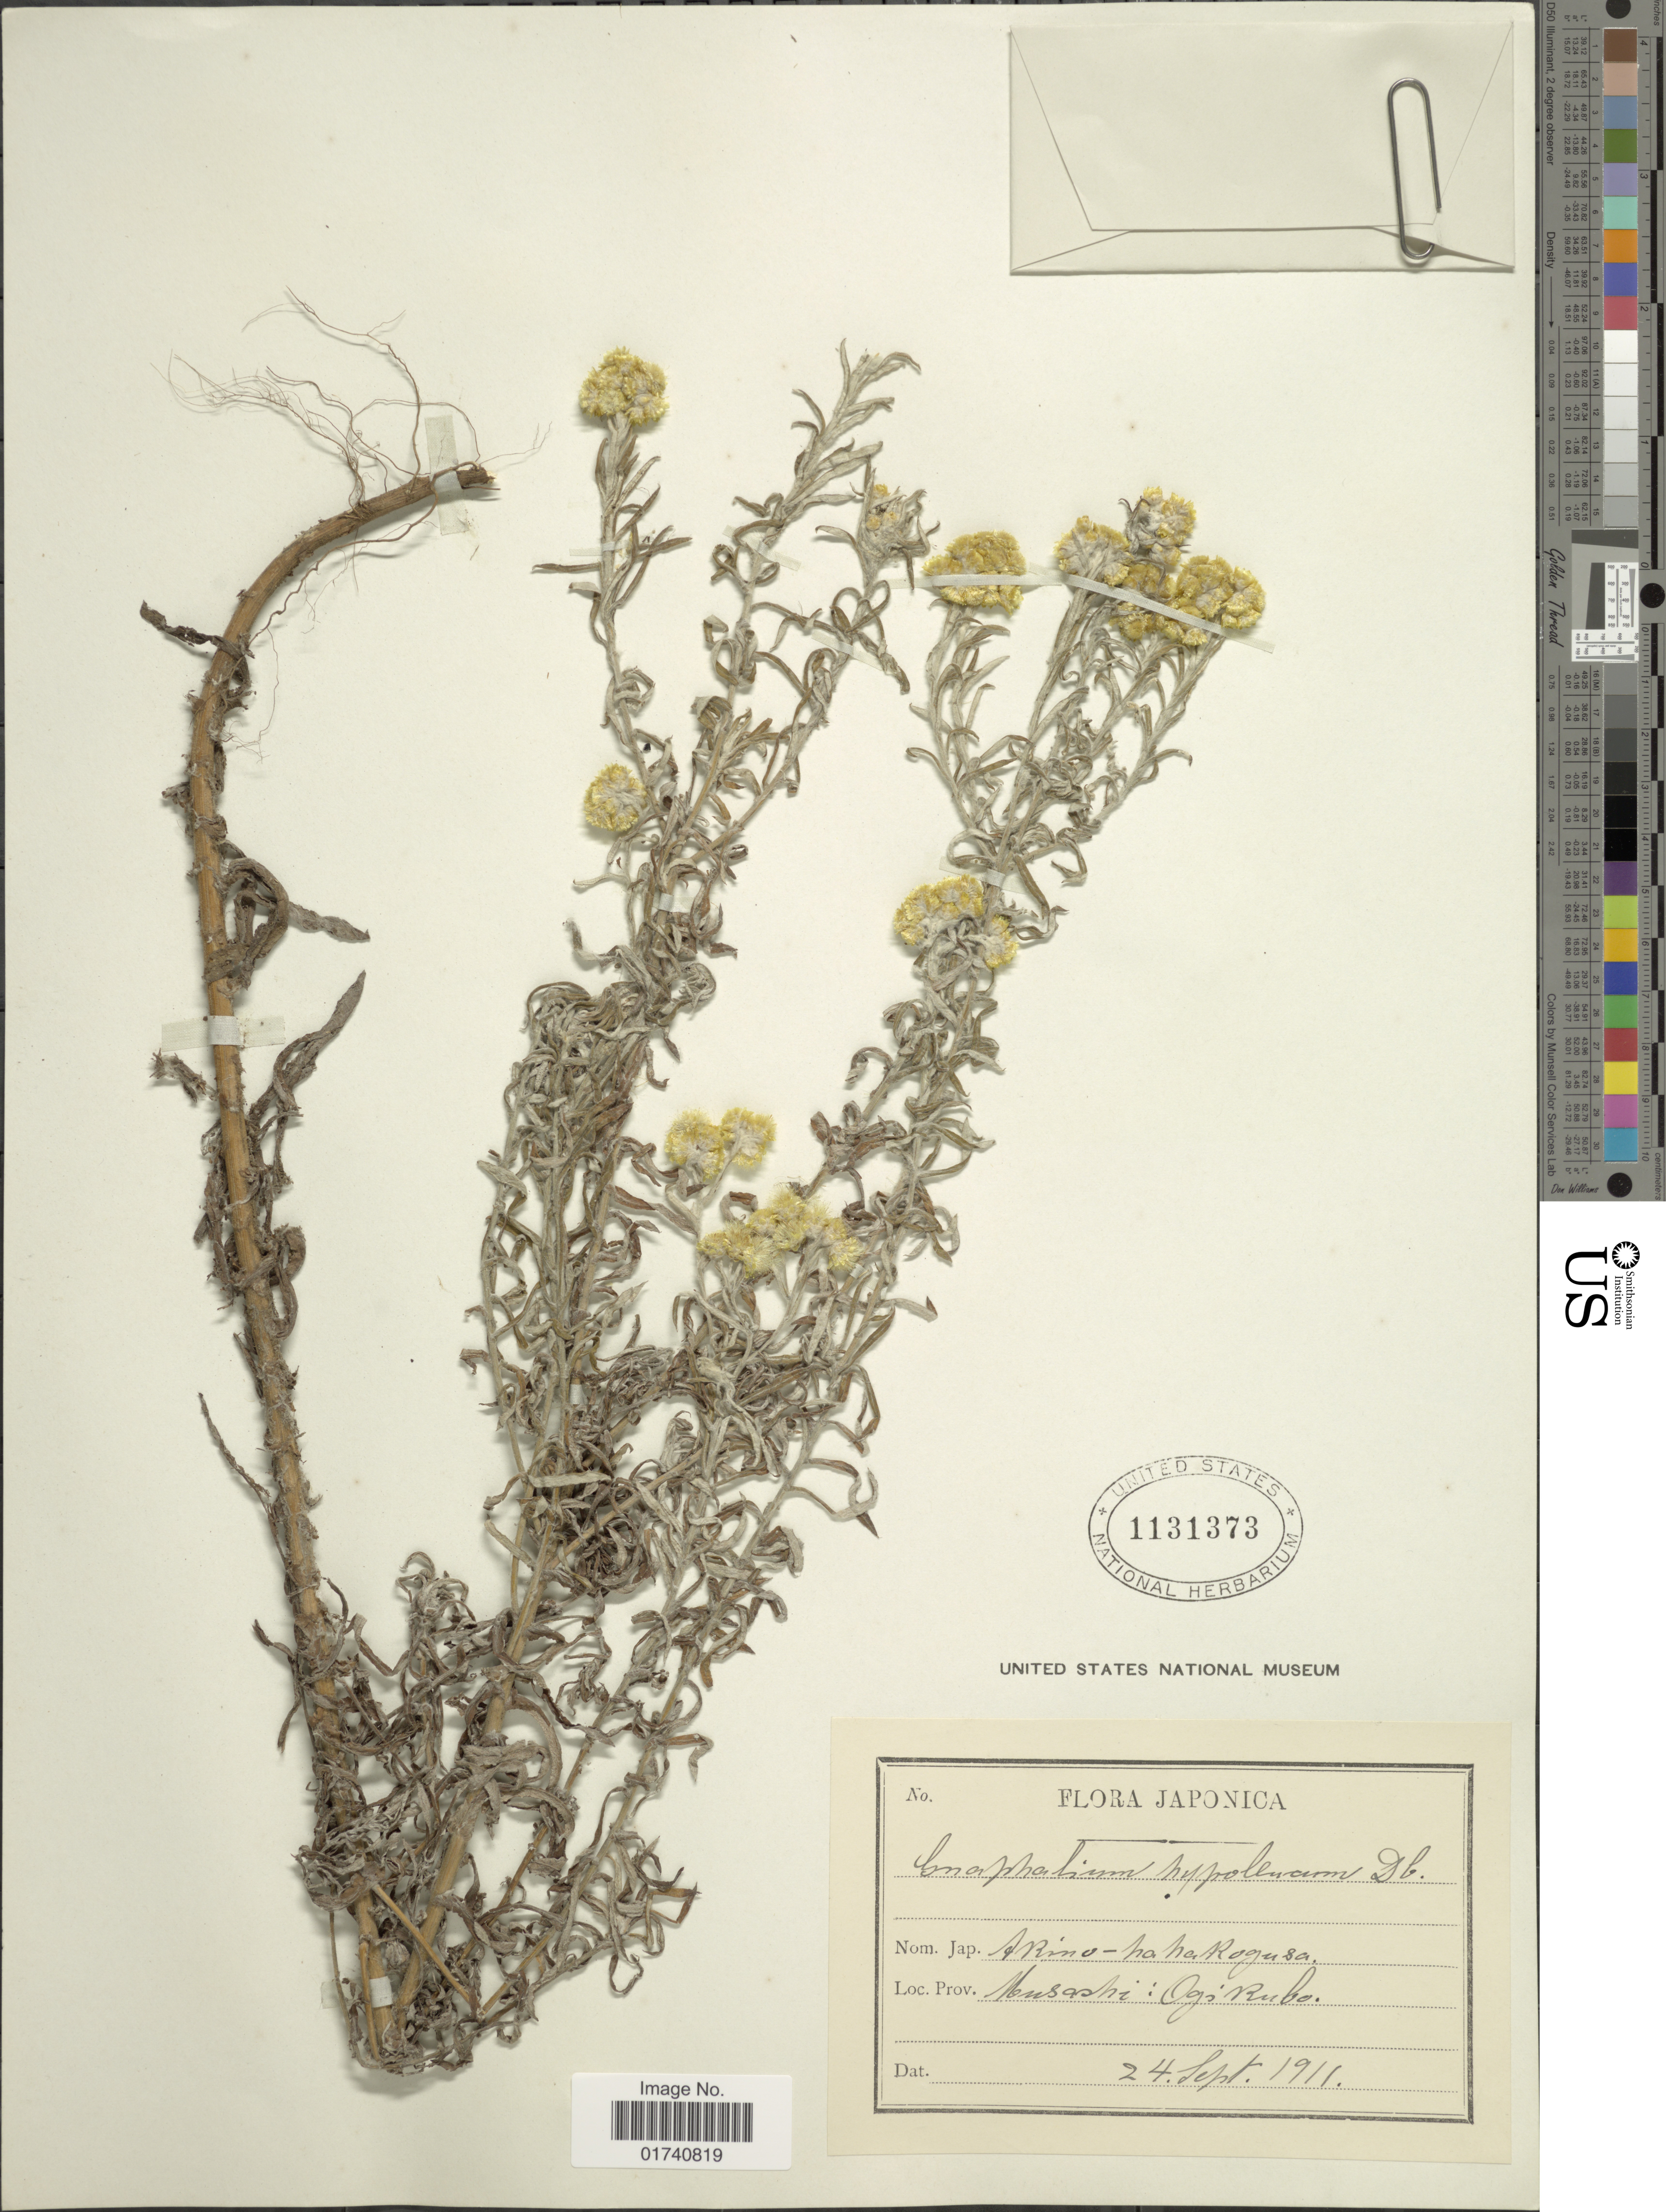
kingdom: Plantae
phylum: Tracheophyta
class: Magnoliopsida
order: Asterales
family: Asteraceae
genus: Pseudognaphalium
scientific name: Pseudognaphalium hypoleucum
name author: (DC.) Hilliard & B.L. Burtt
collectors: United States National Museum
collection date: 1911-09-24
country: Japan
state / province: Tokyo, Federal City of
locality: Japonica. Musashi: Ogikubo.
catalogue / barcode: US 1131373